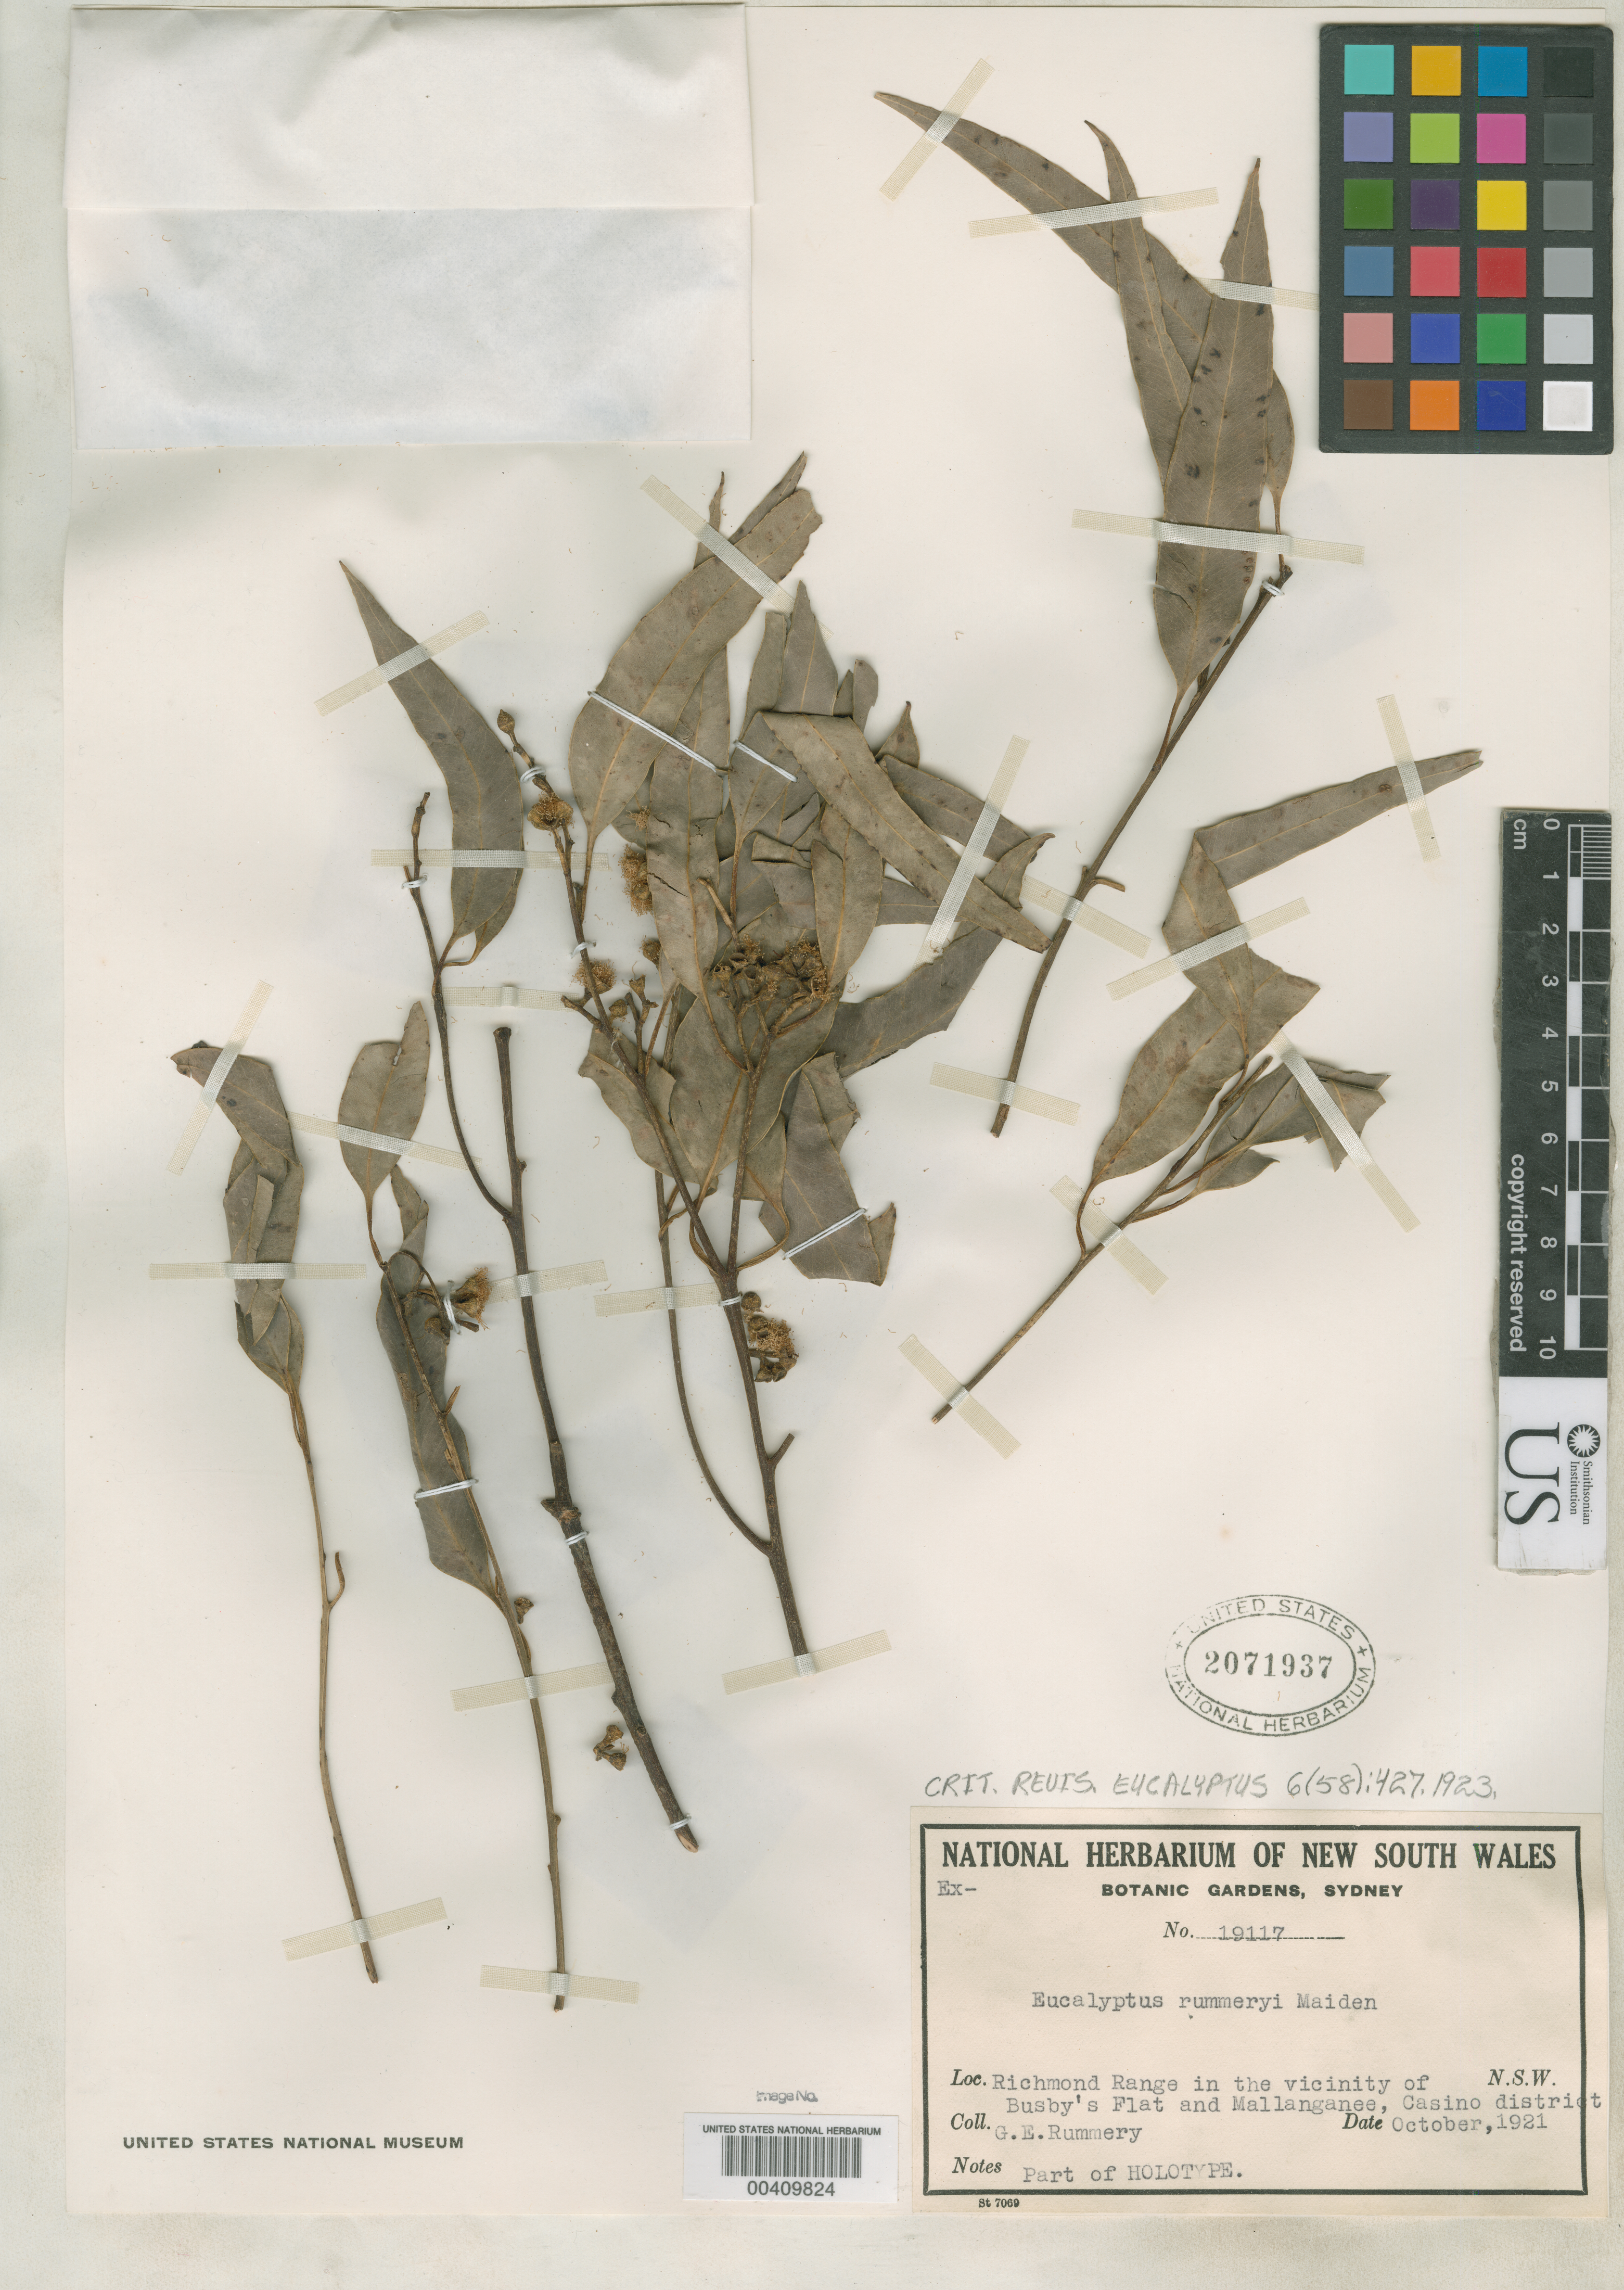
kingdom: Plantae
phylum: Tracheophyta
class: Magnoliopsida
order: Myrtales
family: Myrtaceae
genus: Eucalyptus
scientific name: Eucalyptus rummeryi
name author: Maiden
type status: Isotype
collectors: G. Rummery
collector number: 19117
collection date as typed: Oct 1921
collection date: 1921-10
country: Australia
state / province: New South Wales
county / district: Casino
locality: Richmond Range in vicinity of Busby's Flat & Mallanganee.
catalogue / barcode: US 2071937